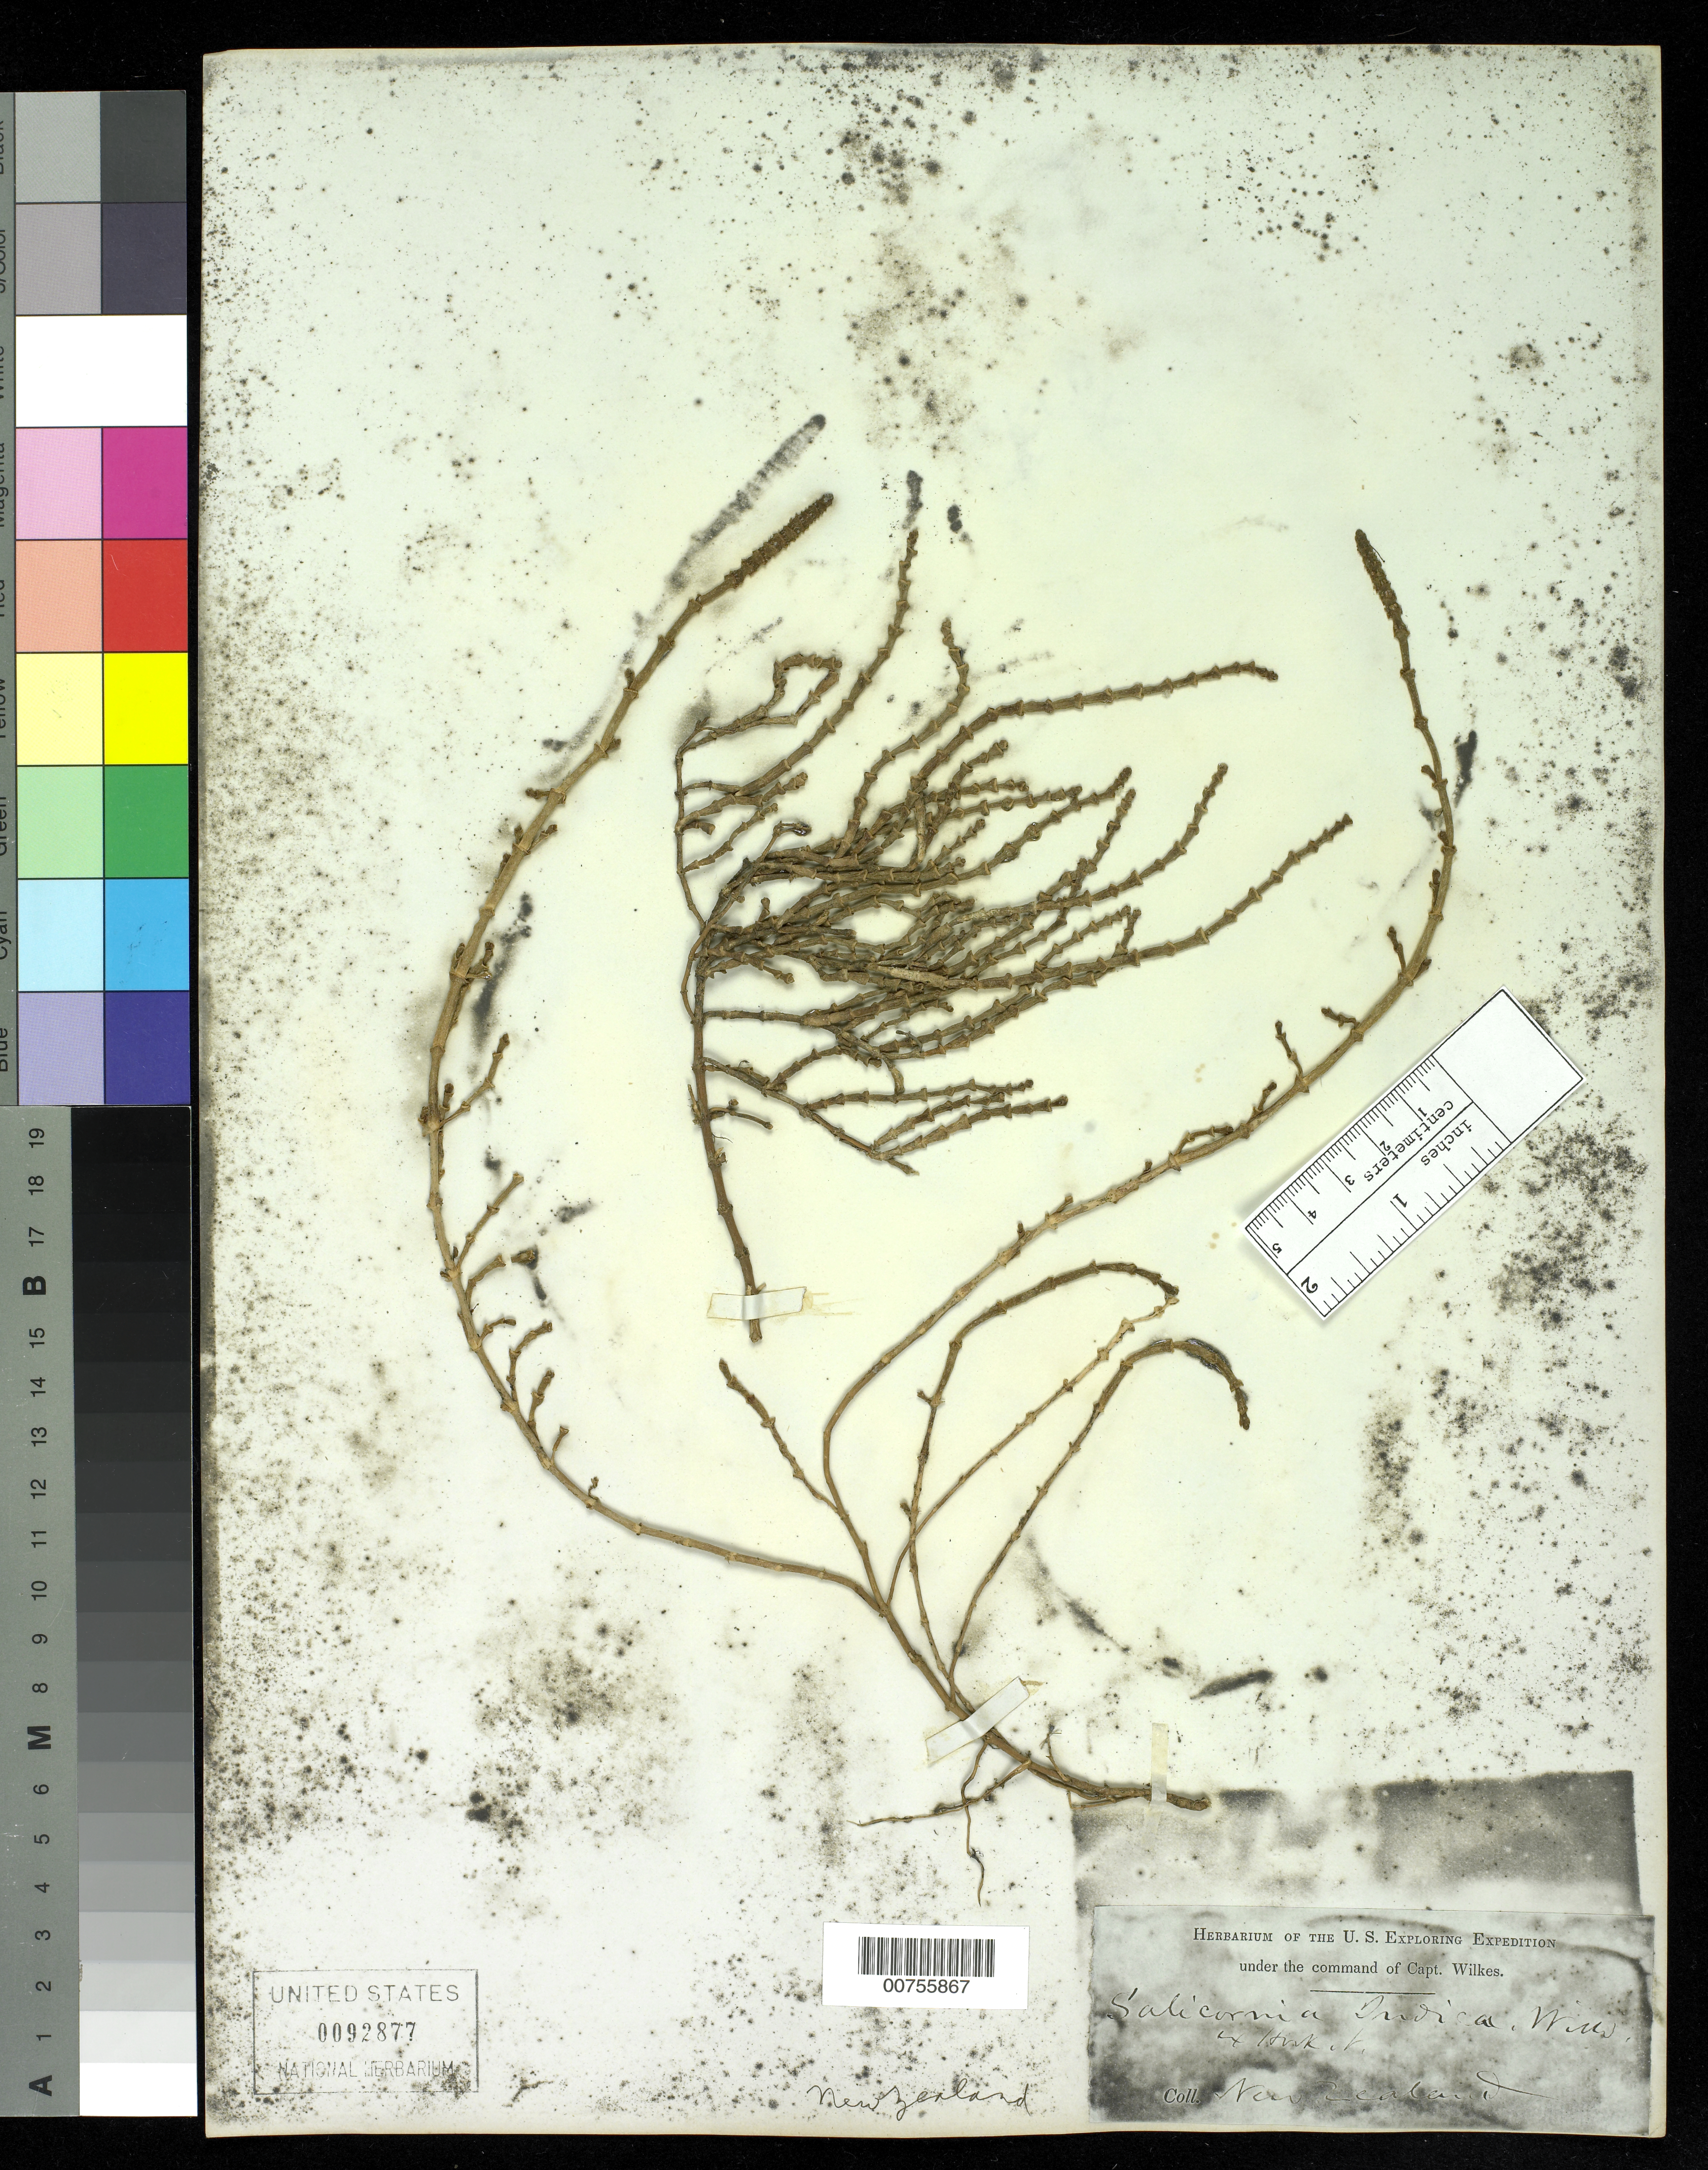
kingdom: Plantae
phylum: Tracheophyta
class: Magnoliopsida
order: Caryophyllales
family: Amaranthaceae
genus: Salicornia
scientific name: Salicornia quinqueflora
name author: Bunge ex Ung.-Sternb.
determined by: Strong, Mark T., (BOT), Smithsonian Institution - National Museum of Natural History (UNITED STATES)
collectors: Wilkes Explor. Exped.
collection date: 1838/1842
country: New Zealand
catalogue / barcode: US 92877